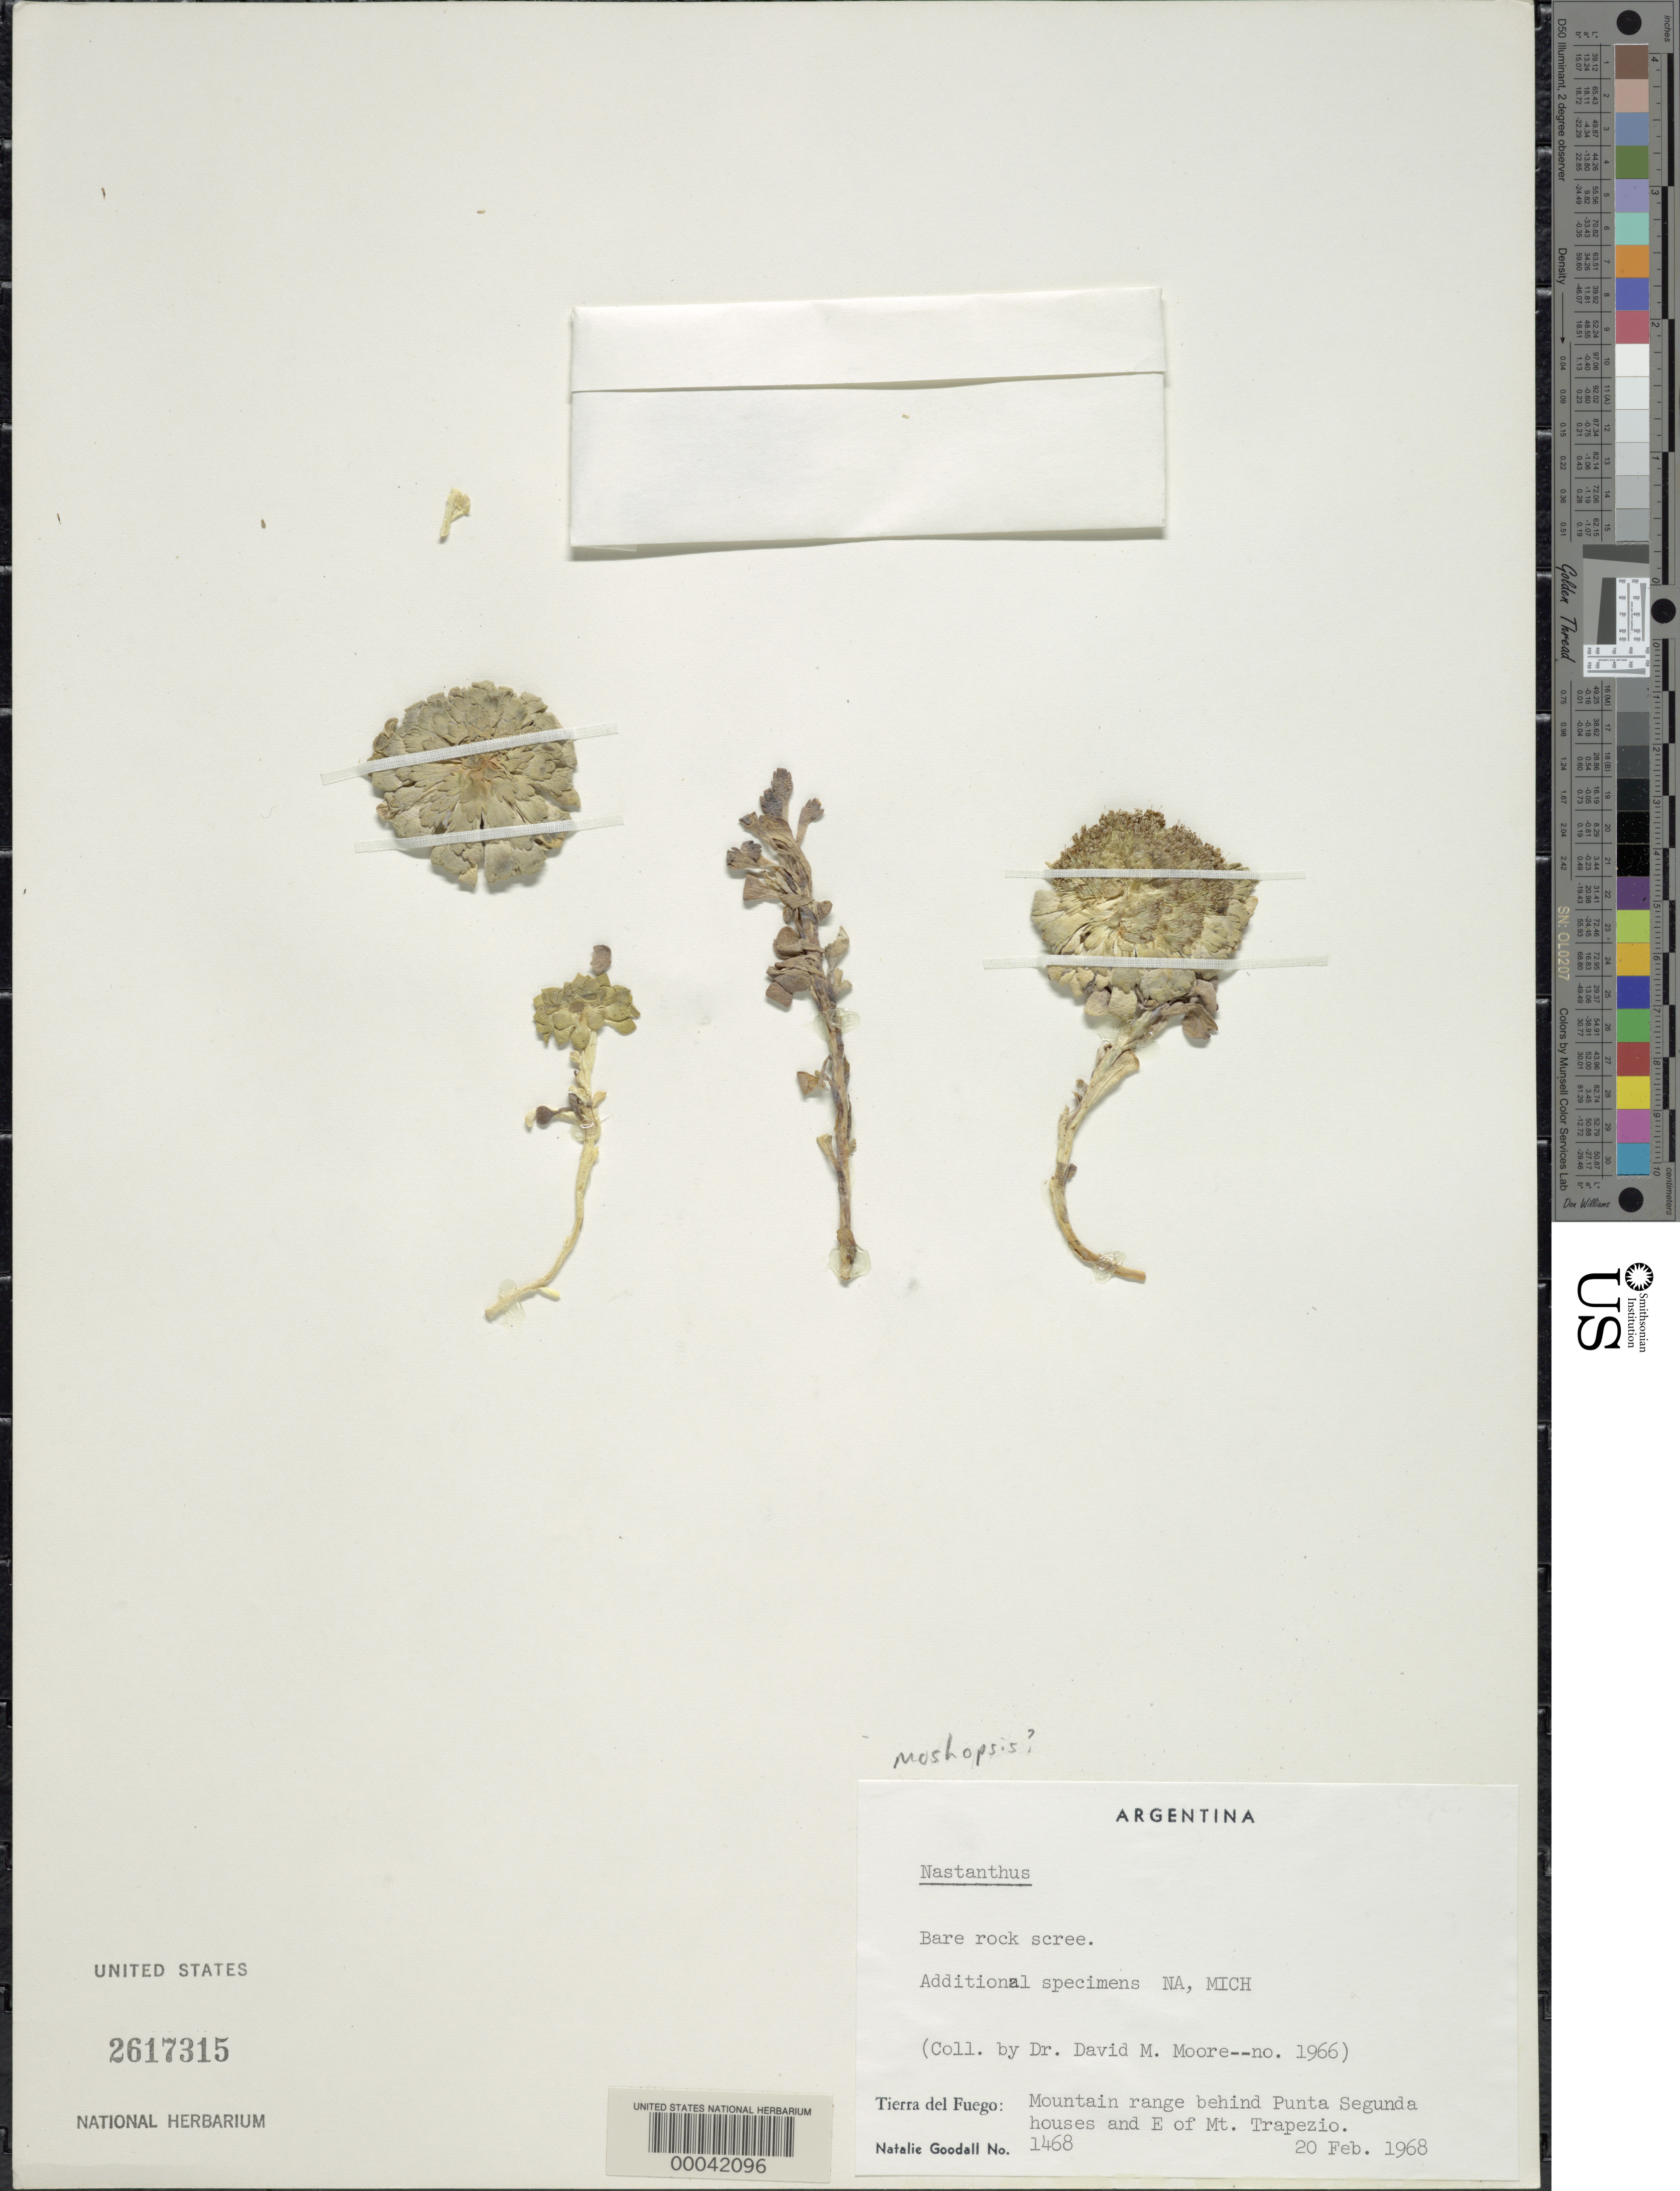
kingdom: Plantae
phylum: Tracheophyta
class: Magnoliopsida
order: Asterales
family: Calyceraceae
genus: Boopis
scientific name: Boopis sp.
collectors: D. Moore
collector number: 1966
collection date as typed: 20 Feb 1968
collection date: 1968-02-20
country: Argentina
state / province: Tierra del Fuego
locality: Mountain range behind Punta Segunda houses and E of Mt. Trapezio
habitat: Bare rock scree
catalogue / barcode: US 2617315